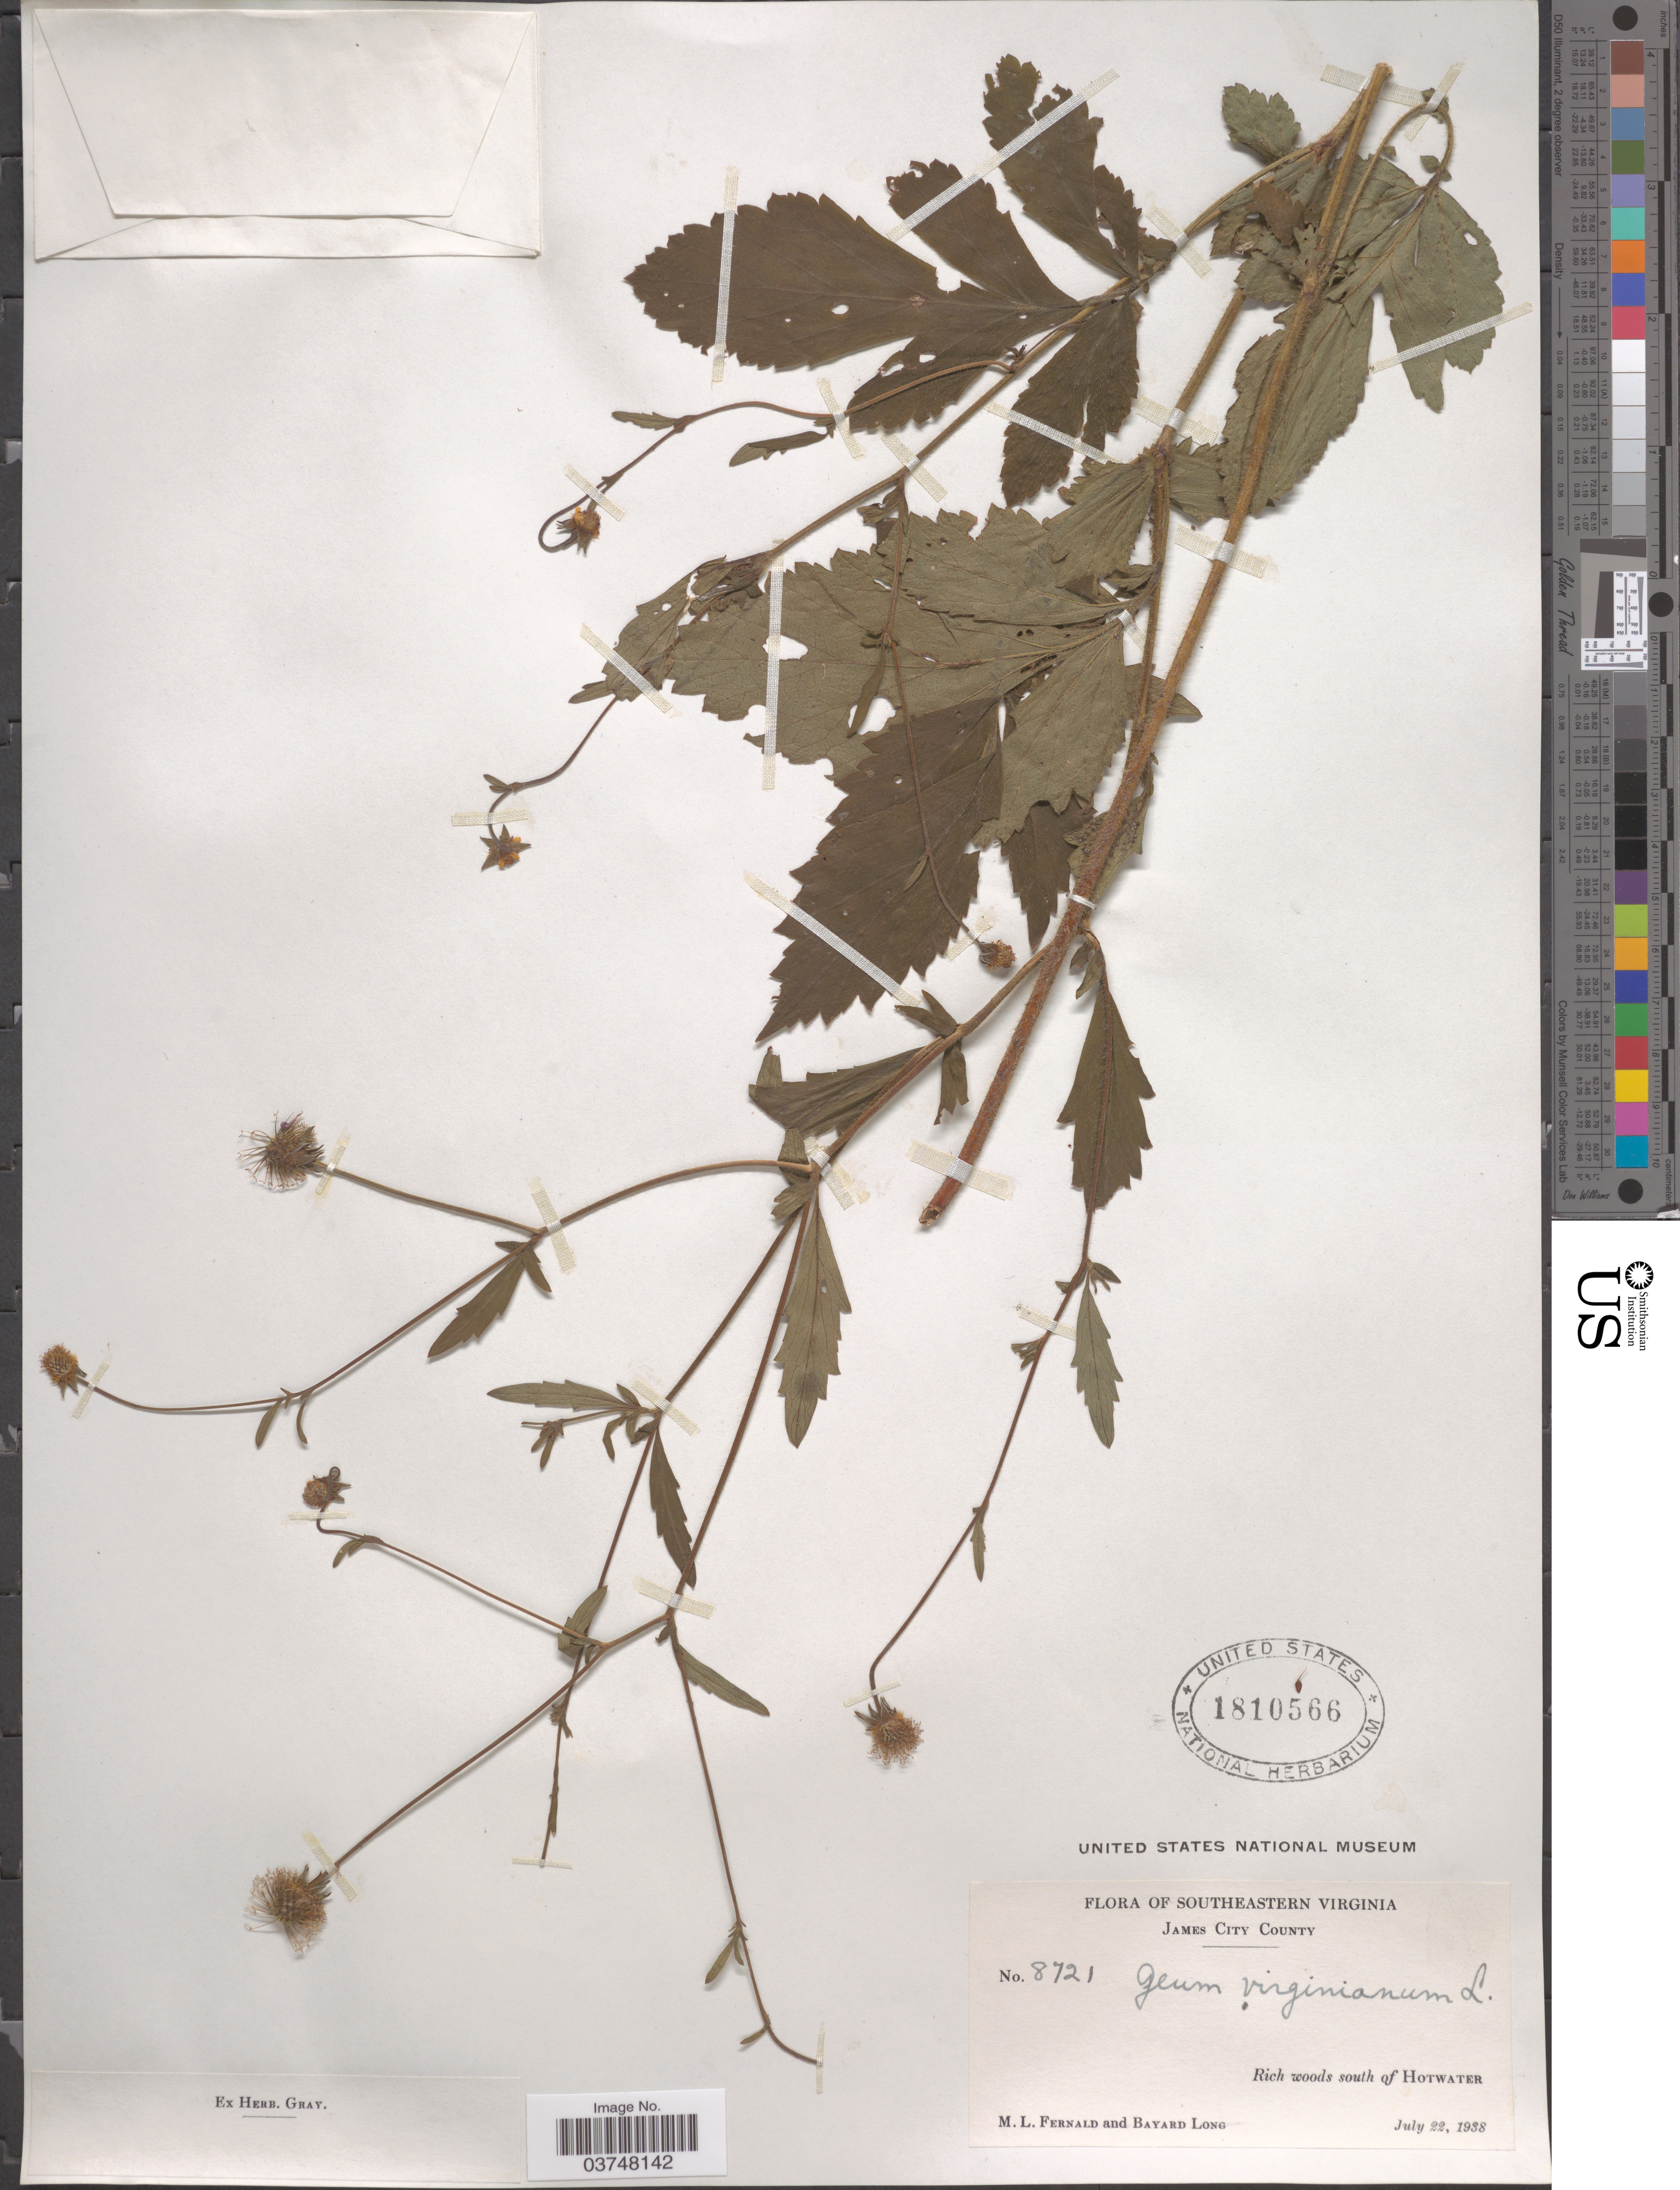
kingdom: Plantae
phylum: Tracheophyta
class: Magnoliopsida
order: Rosales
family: Rosaceae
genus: Geum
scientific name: Geum virginianum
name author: L.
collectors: M. L. Fernald & B. Long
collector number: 8721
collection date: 1938-07-22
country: United States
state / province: Virginia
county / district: James City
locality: Southeastern Virginia. James City County. Rich woods south of Hotwater.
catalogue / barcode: US 1810566